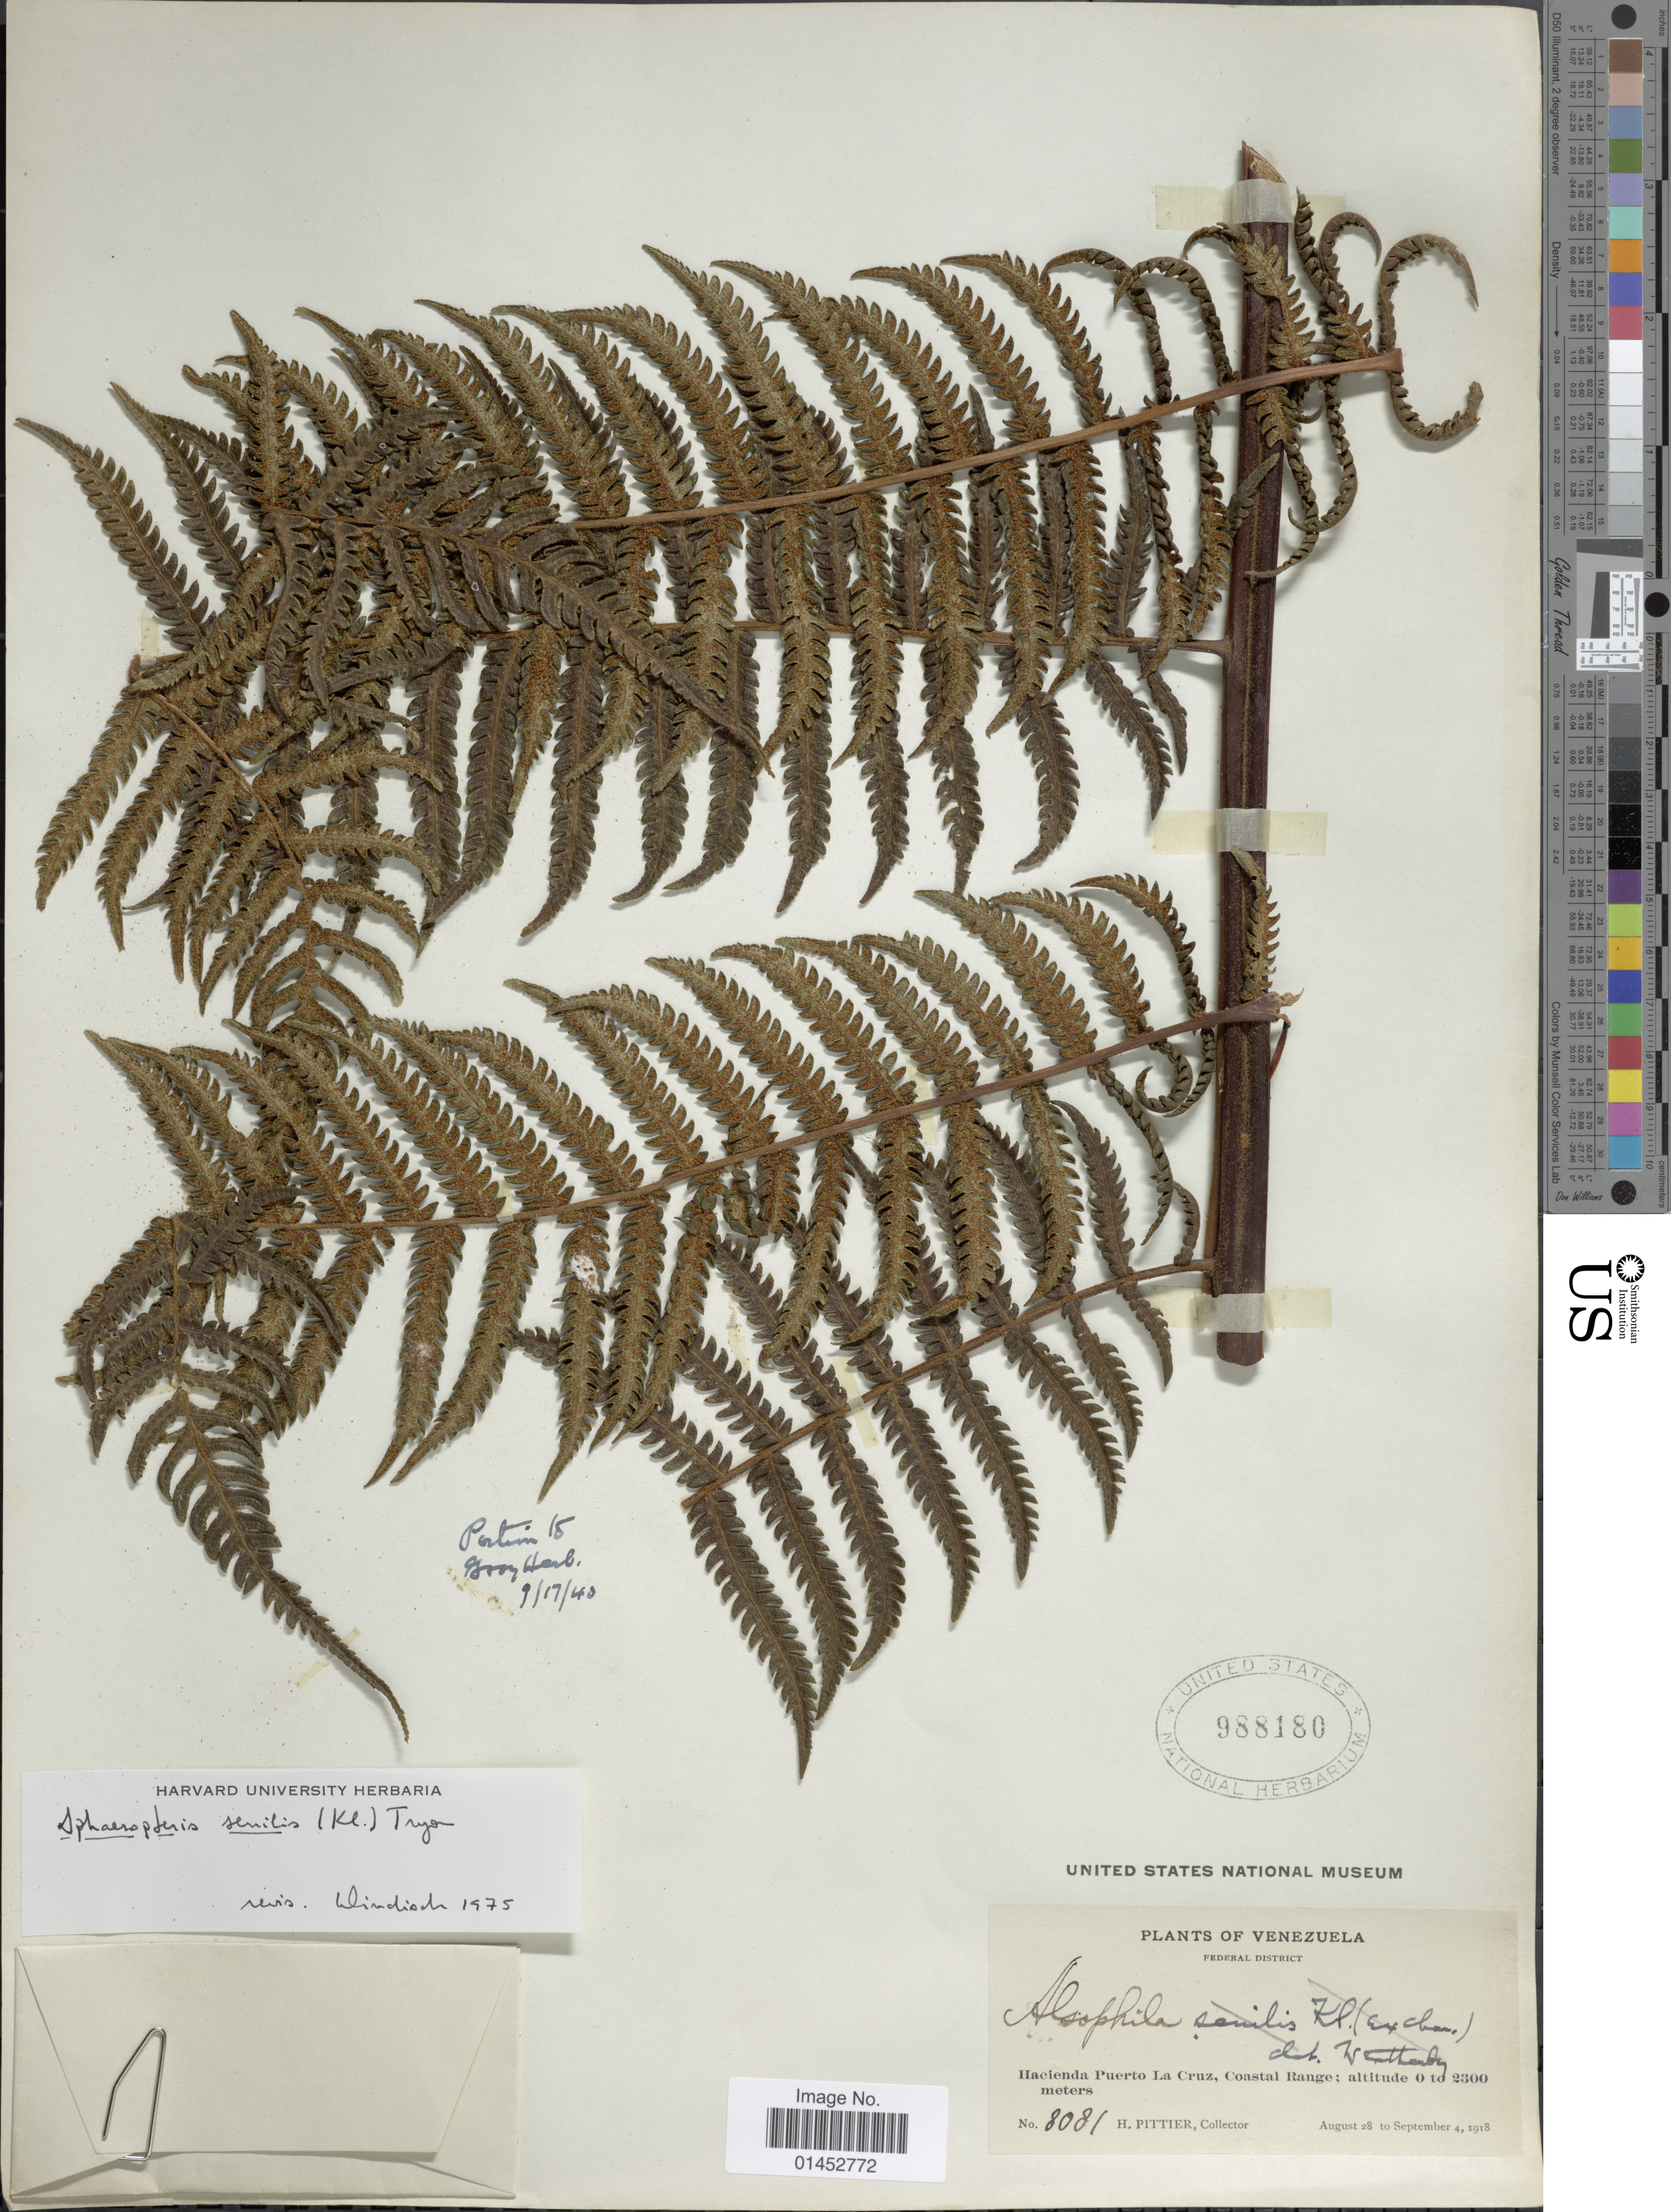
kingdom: Plantae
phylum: Tracheophyta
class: Polypodiopsida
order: Cyatheales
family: Cyatheaceae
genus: Cyathea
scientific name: Cyathea senilis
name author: (Klotzsch) Domin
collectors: H. F. Pittier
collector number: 8081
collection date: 1918-08-28/1918-09-04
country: Venezuela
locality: Federal District, Hacienda Puerto La Cruz, Coastal Range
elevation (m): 0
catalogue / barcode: US 988180